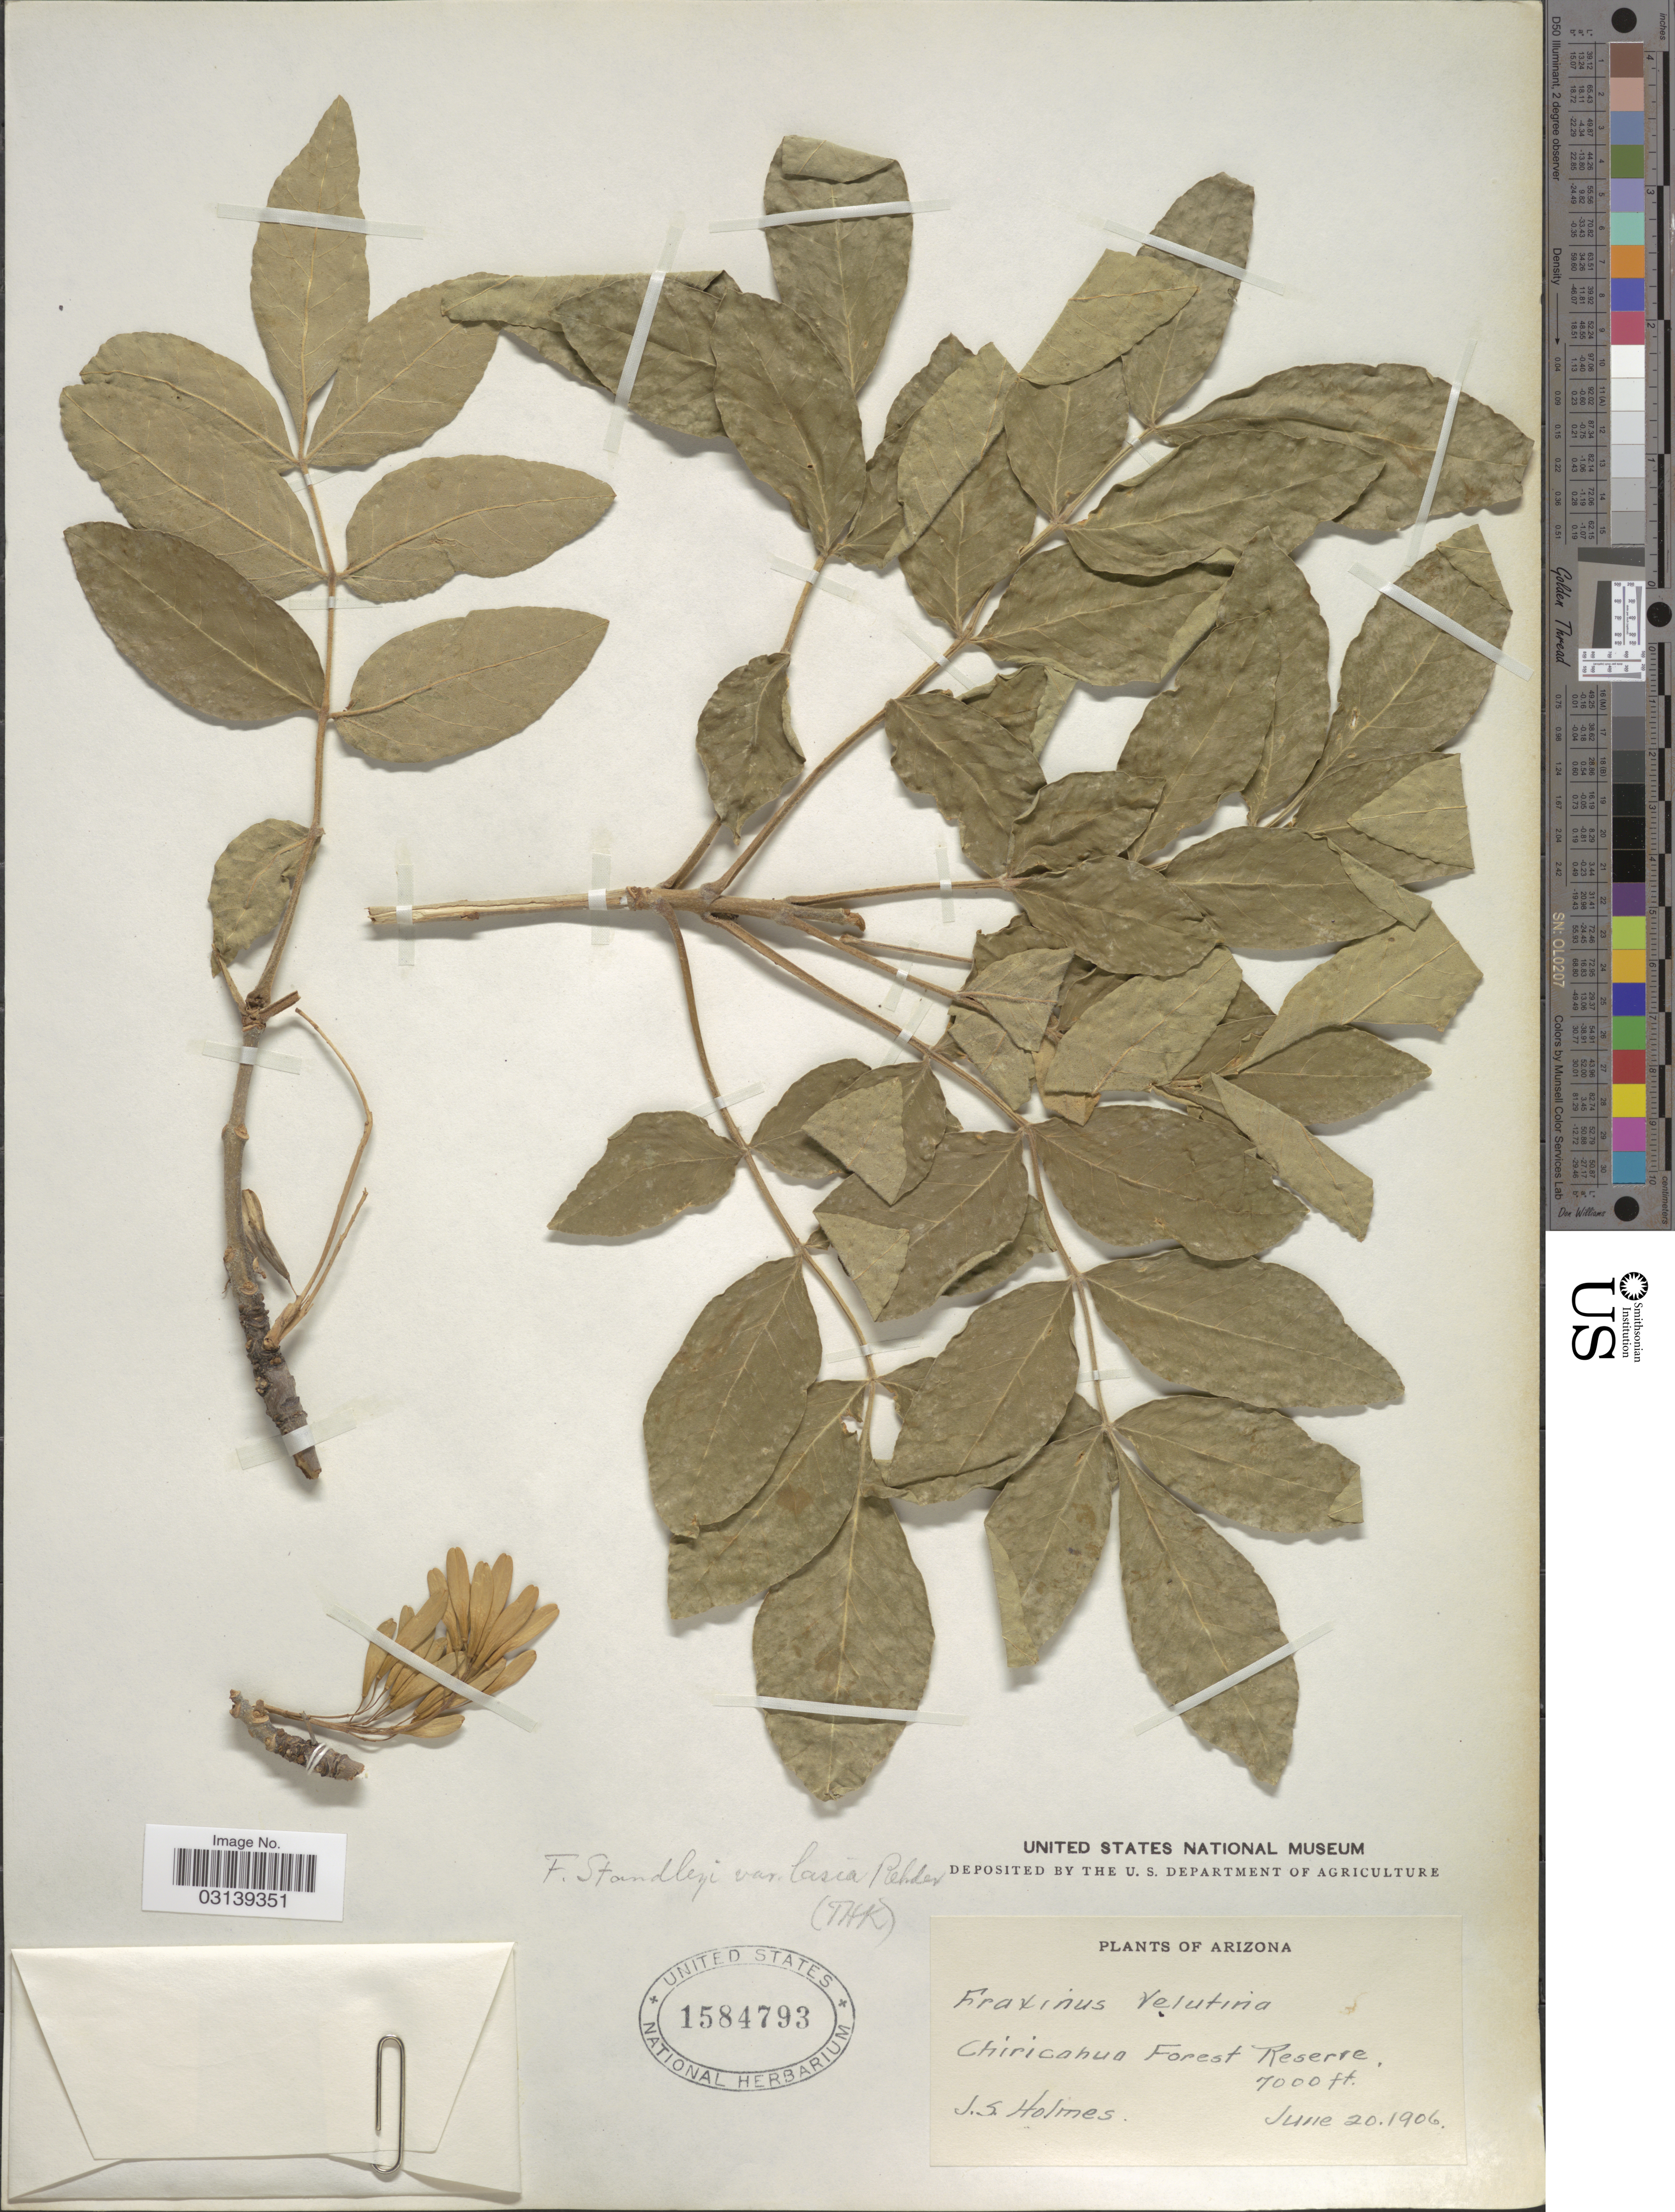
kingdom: Plantae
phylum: Tracheophyta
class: Magnoliopsida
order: Lamiales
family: Oleaceae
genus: Fraxinus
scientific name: Fraxinus velutina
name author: Torr.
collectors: J. Holmes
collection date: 1906-06-20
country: United States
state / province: Arizona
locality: Chiricahua Forest Reserve.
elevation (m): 2134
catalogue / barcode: US 1584793